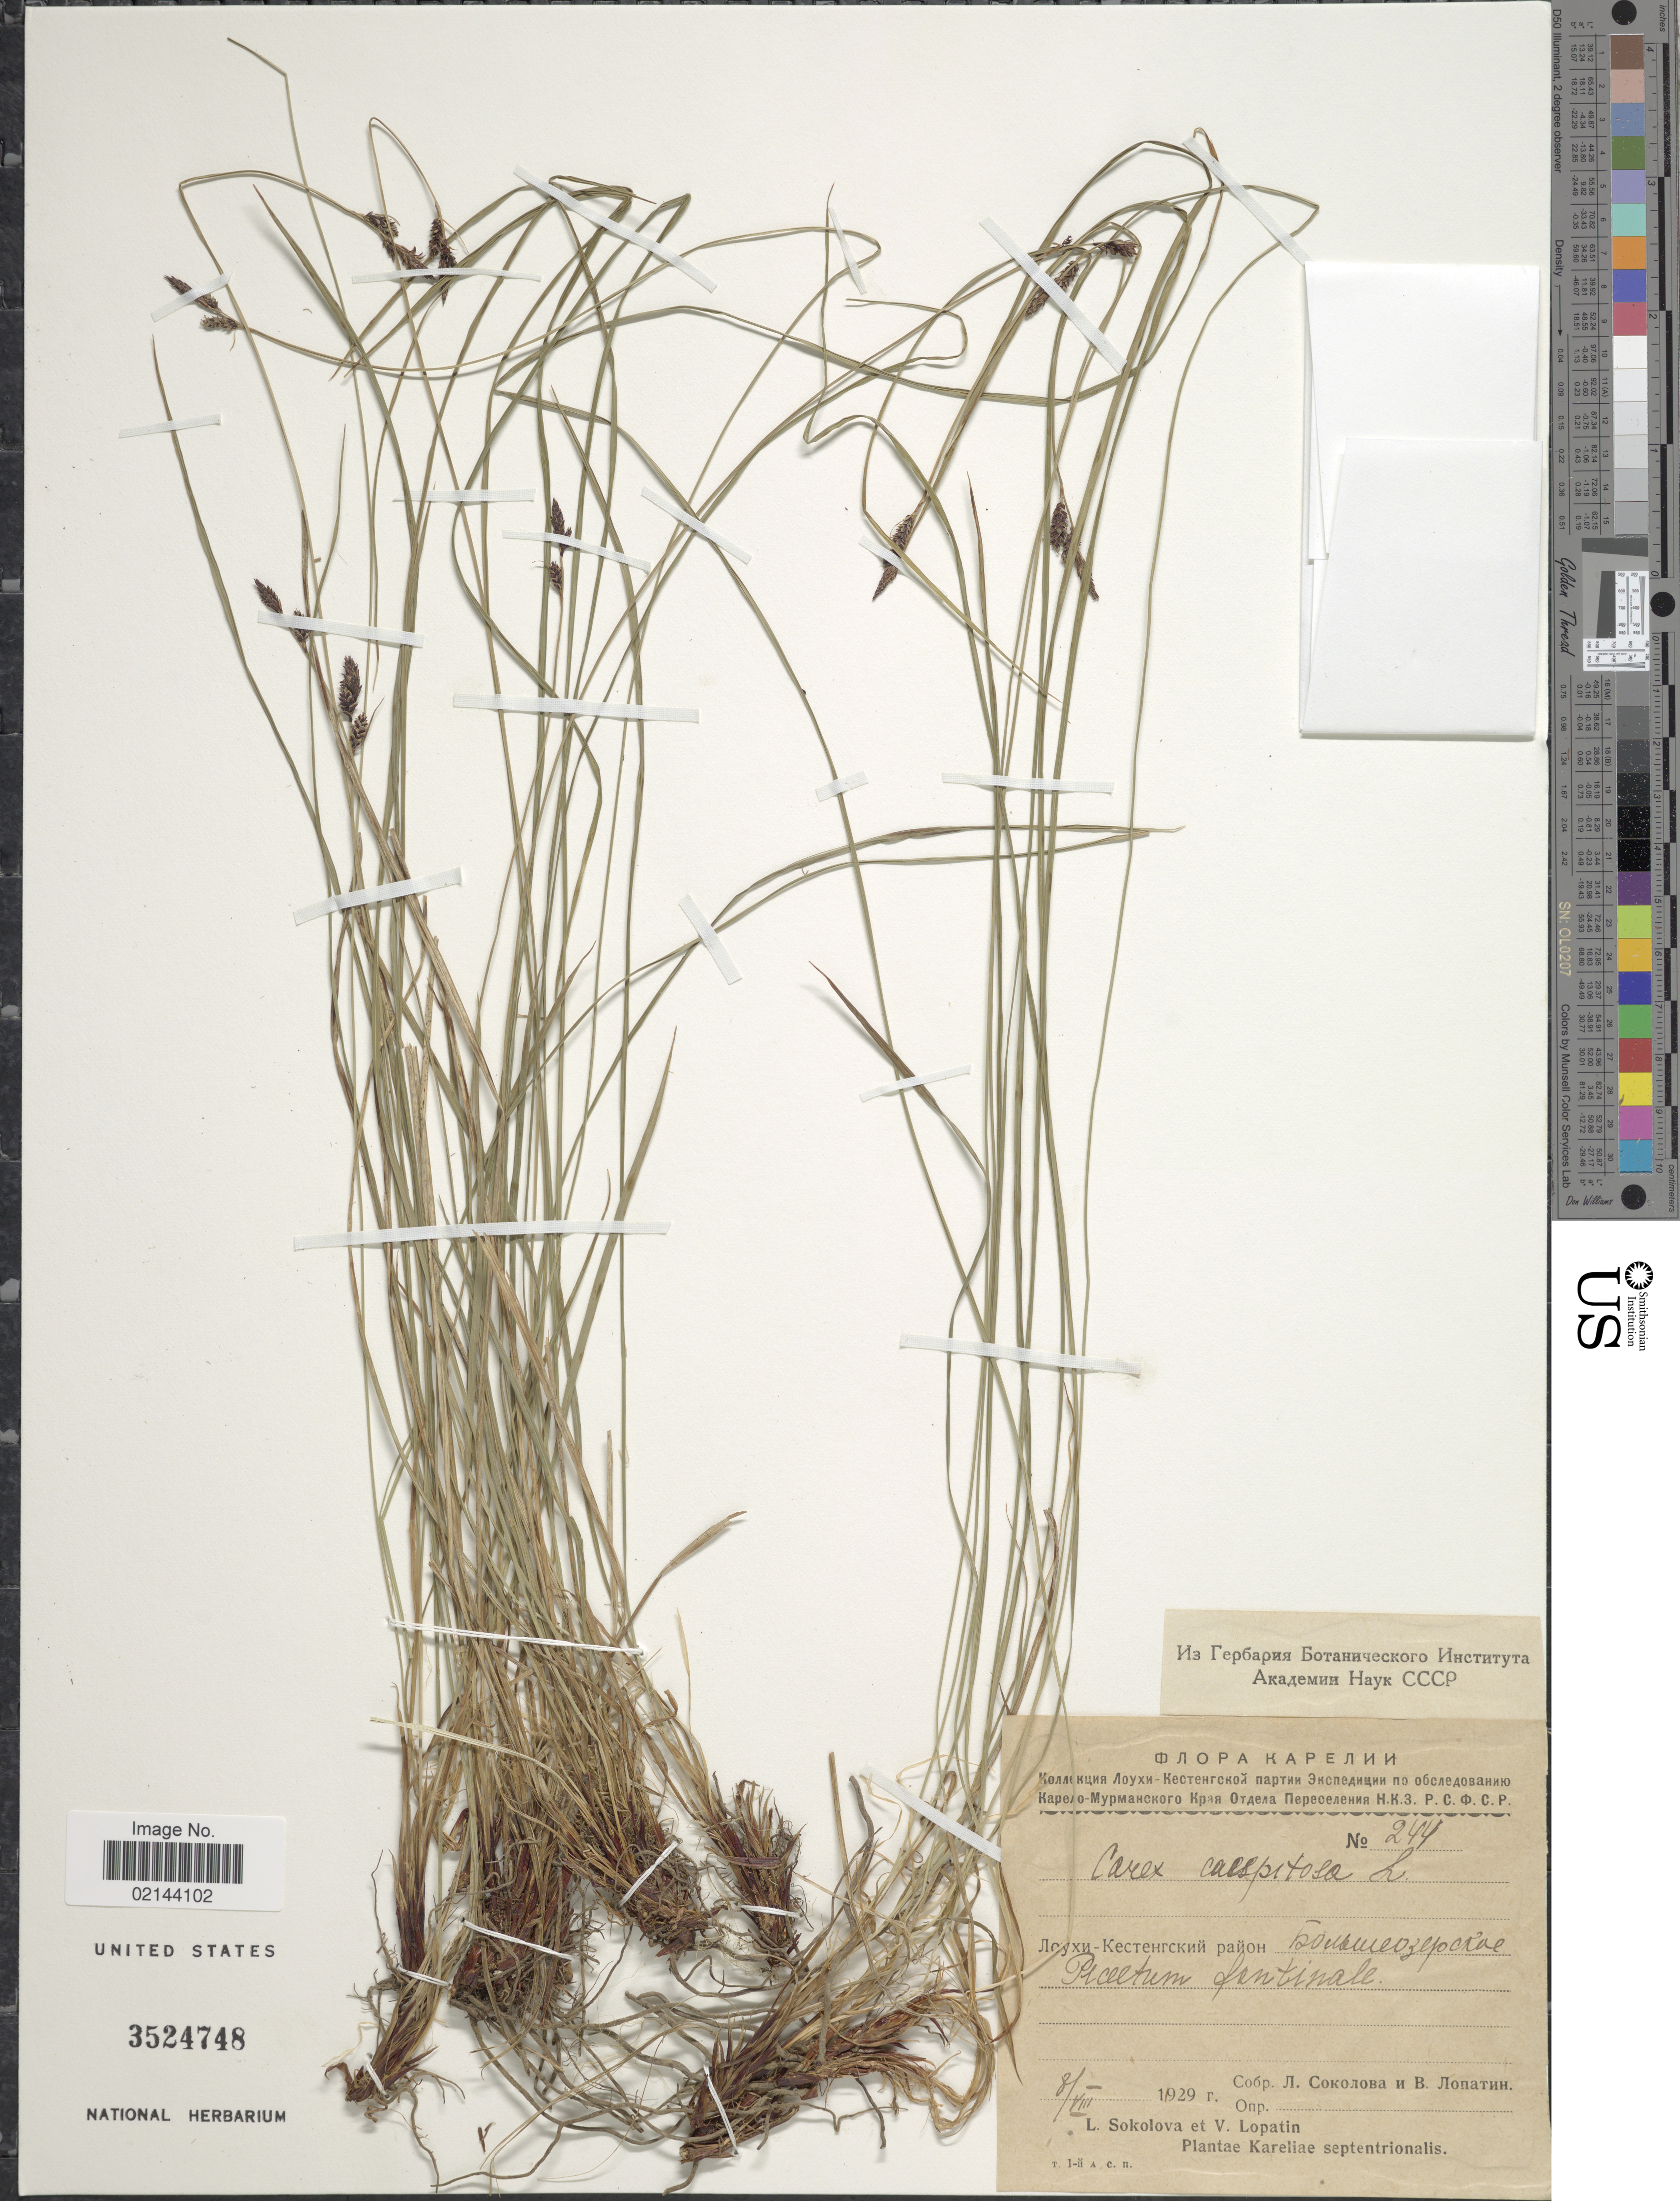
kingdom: Plantae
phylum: Tracheophyta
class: Liliopsida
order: Poales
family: Cyperaceae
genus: Carex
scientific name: Carex cespitosa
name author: L.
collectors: L. Sokolova & V. Lopatin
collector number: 244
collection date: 1929-07-08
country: Russian Federation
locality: Kareliae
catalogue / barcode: US 3524748